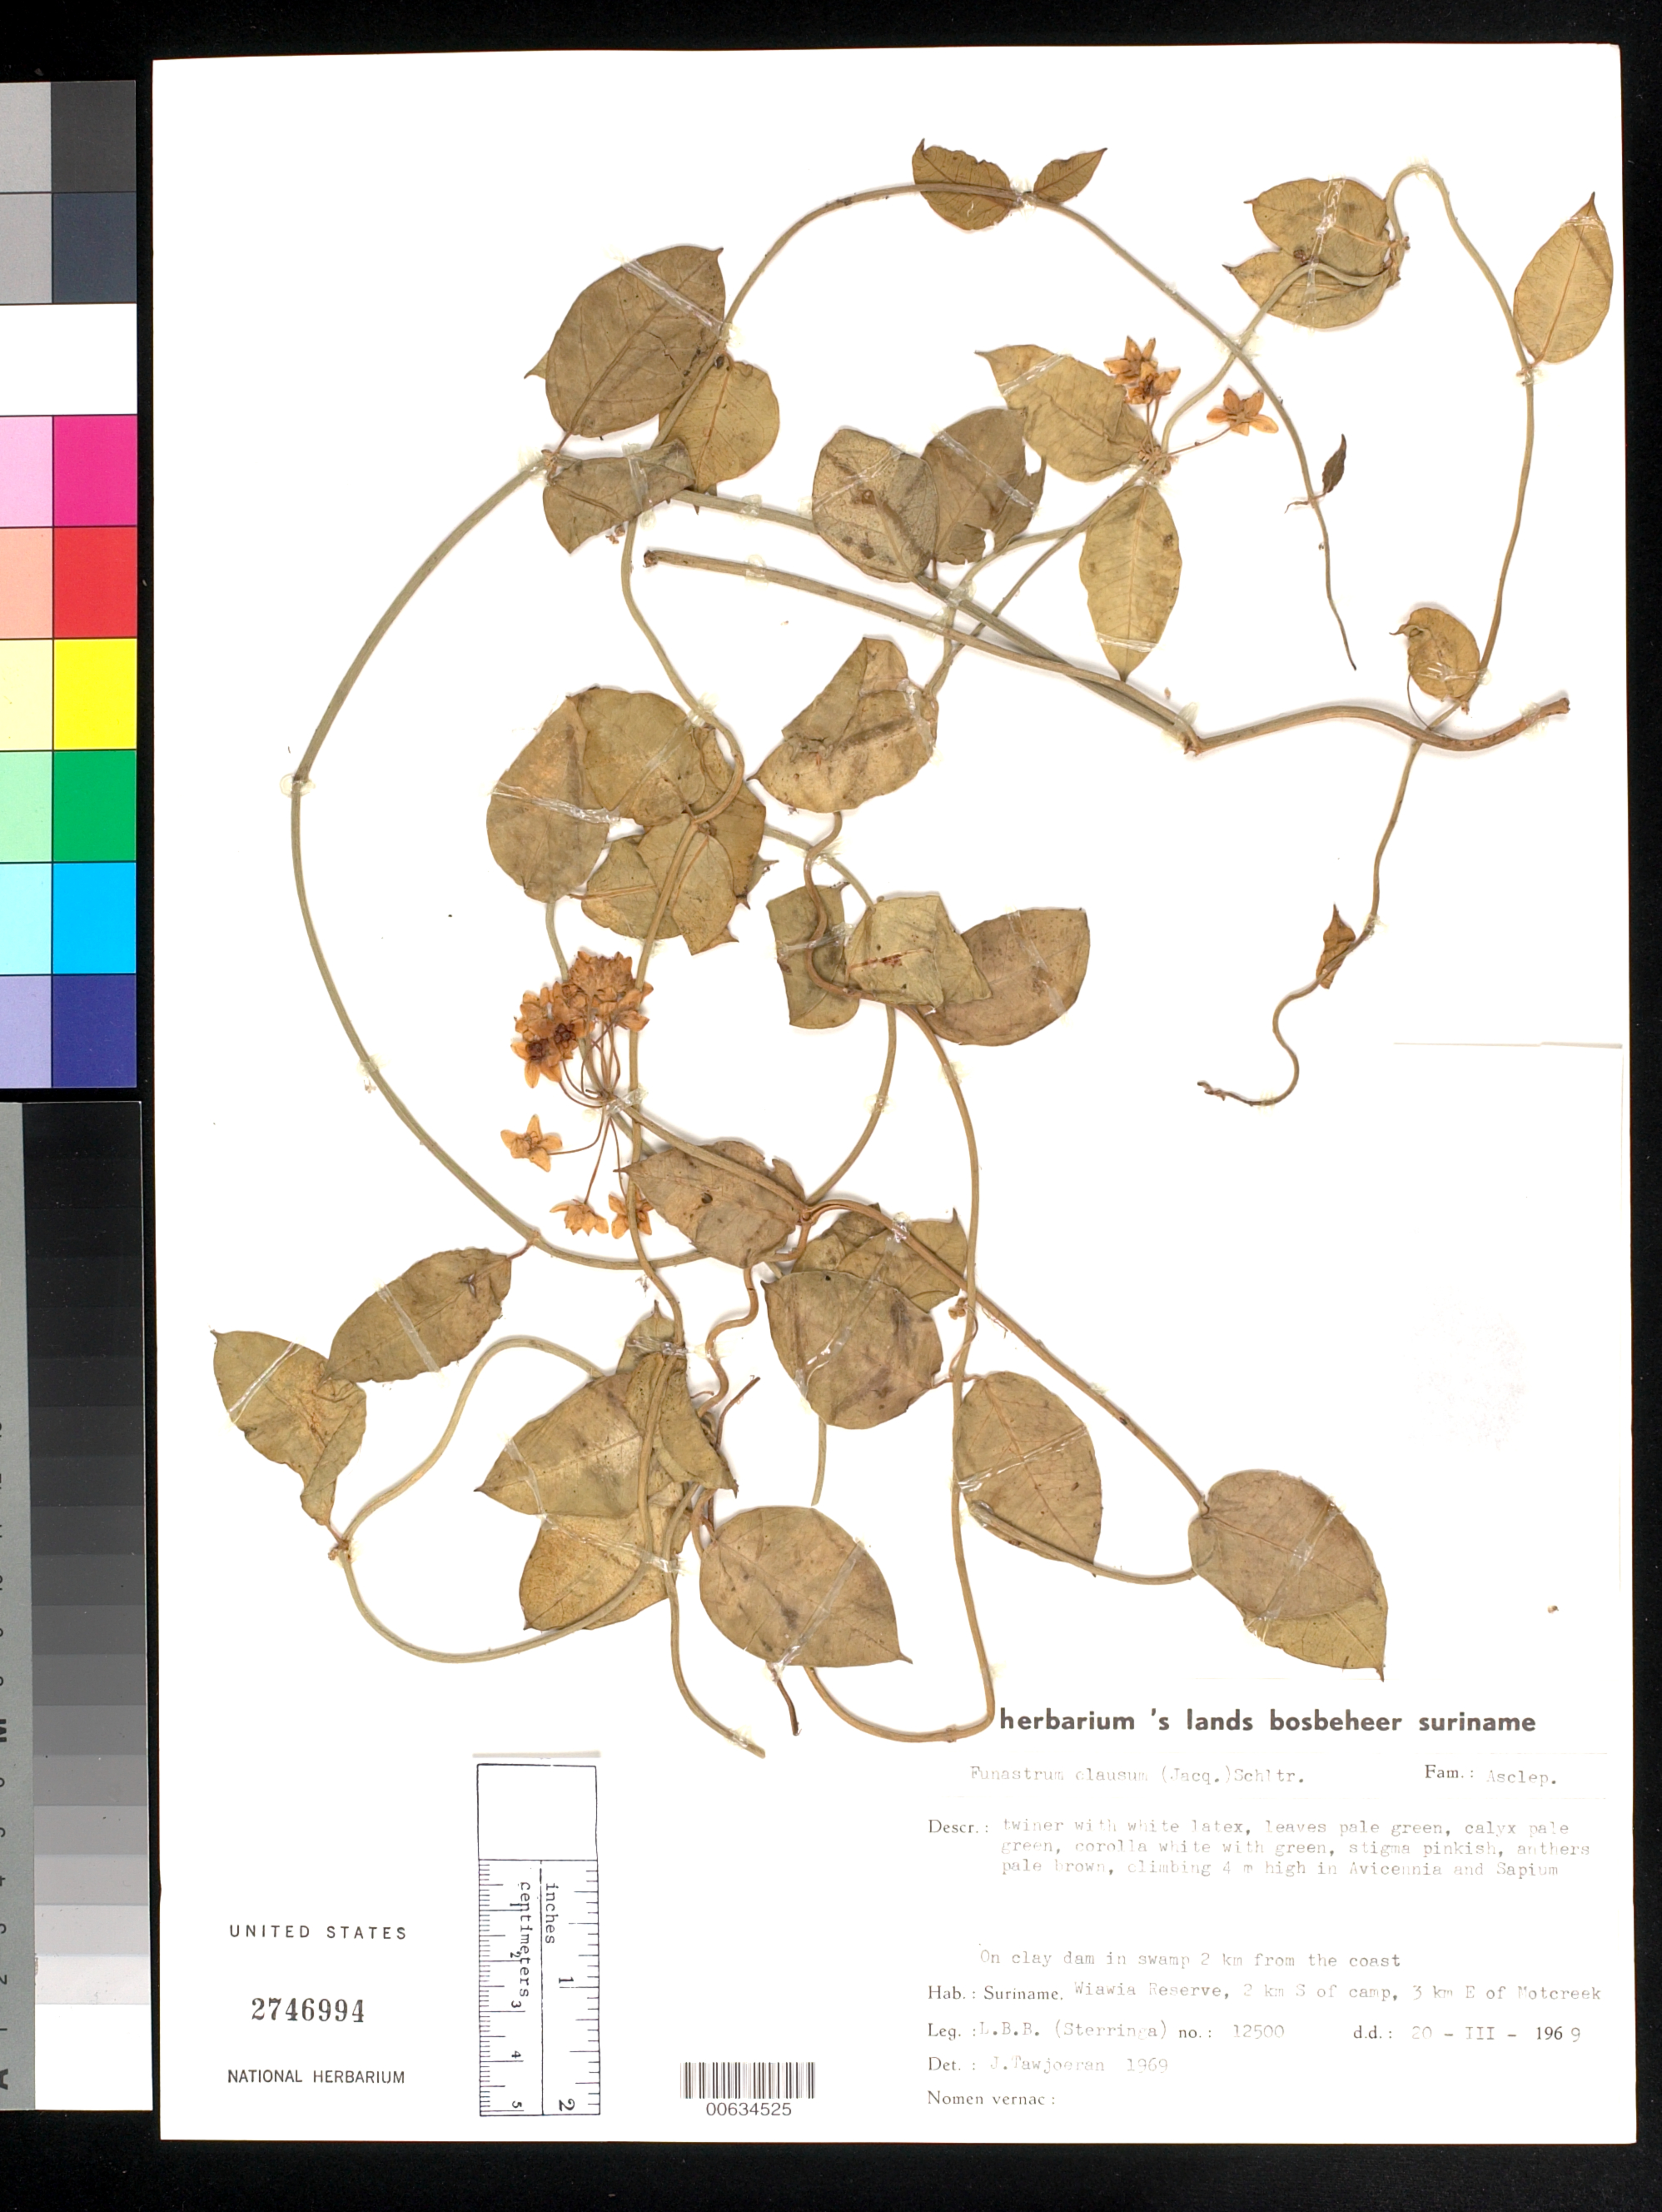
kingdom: Plantae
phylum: Tracheophyta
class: Magnoliopsida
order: Gentianales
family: Apocynaceae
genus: Sarcostemma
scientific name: Sarcostemma clausum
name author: (Jacq.) Schult.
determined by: Tawjoeran, J.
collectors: J. Sterringa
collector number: LBB 12500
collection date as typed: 20-Mar-69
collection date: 1969-03-20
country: Suriname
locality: Wiawia Nature Reserve, 3 km E of Motcreek, 2 km S of camp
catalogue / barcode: US 2746994